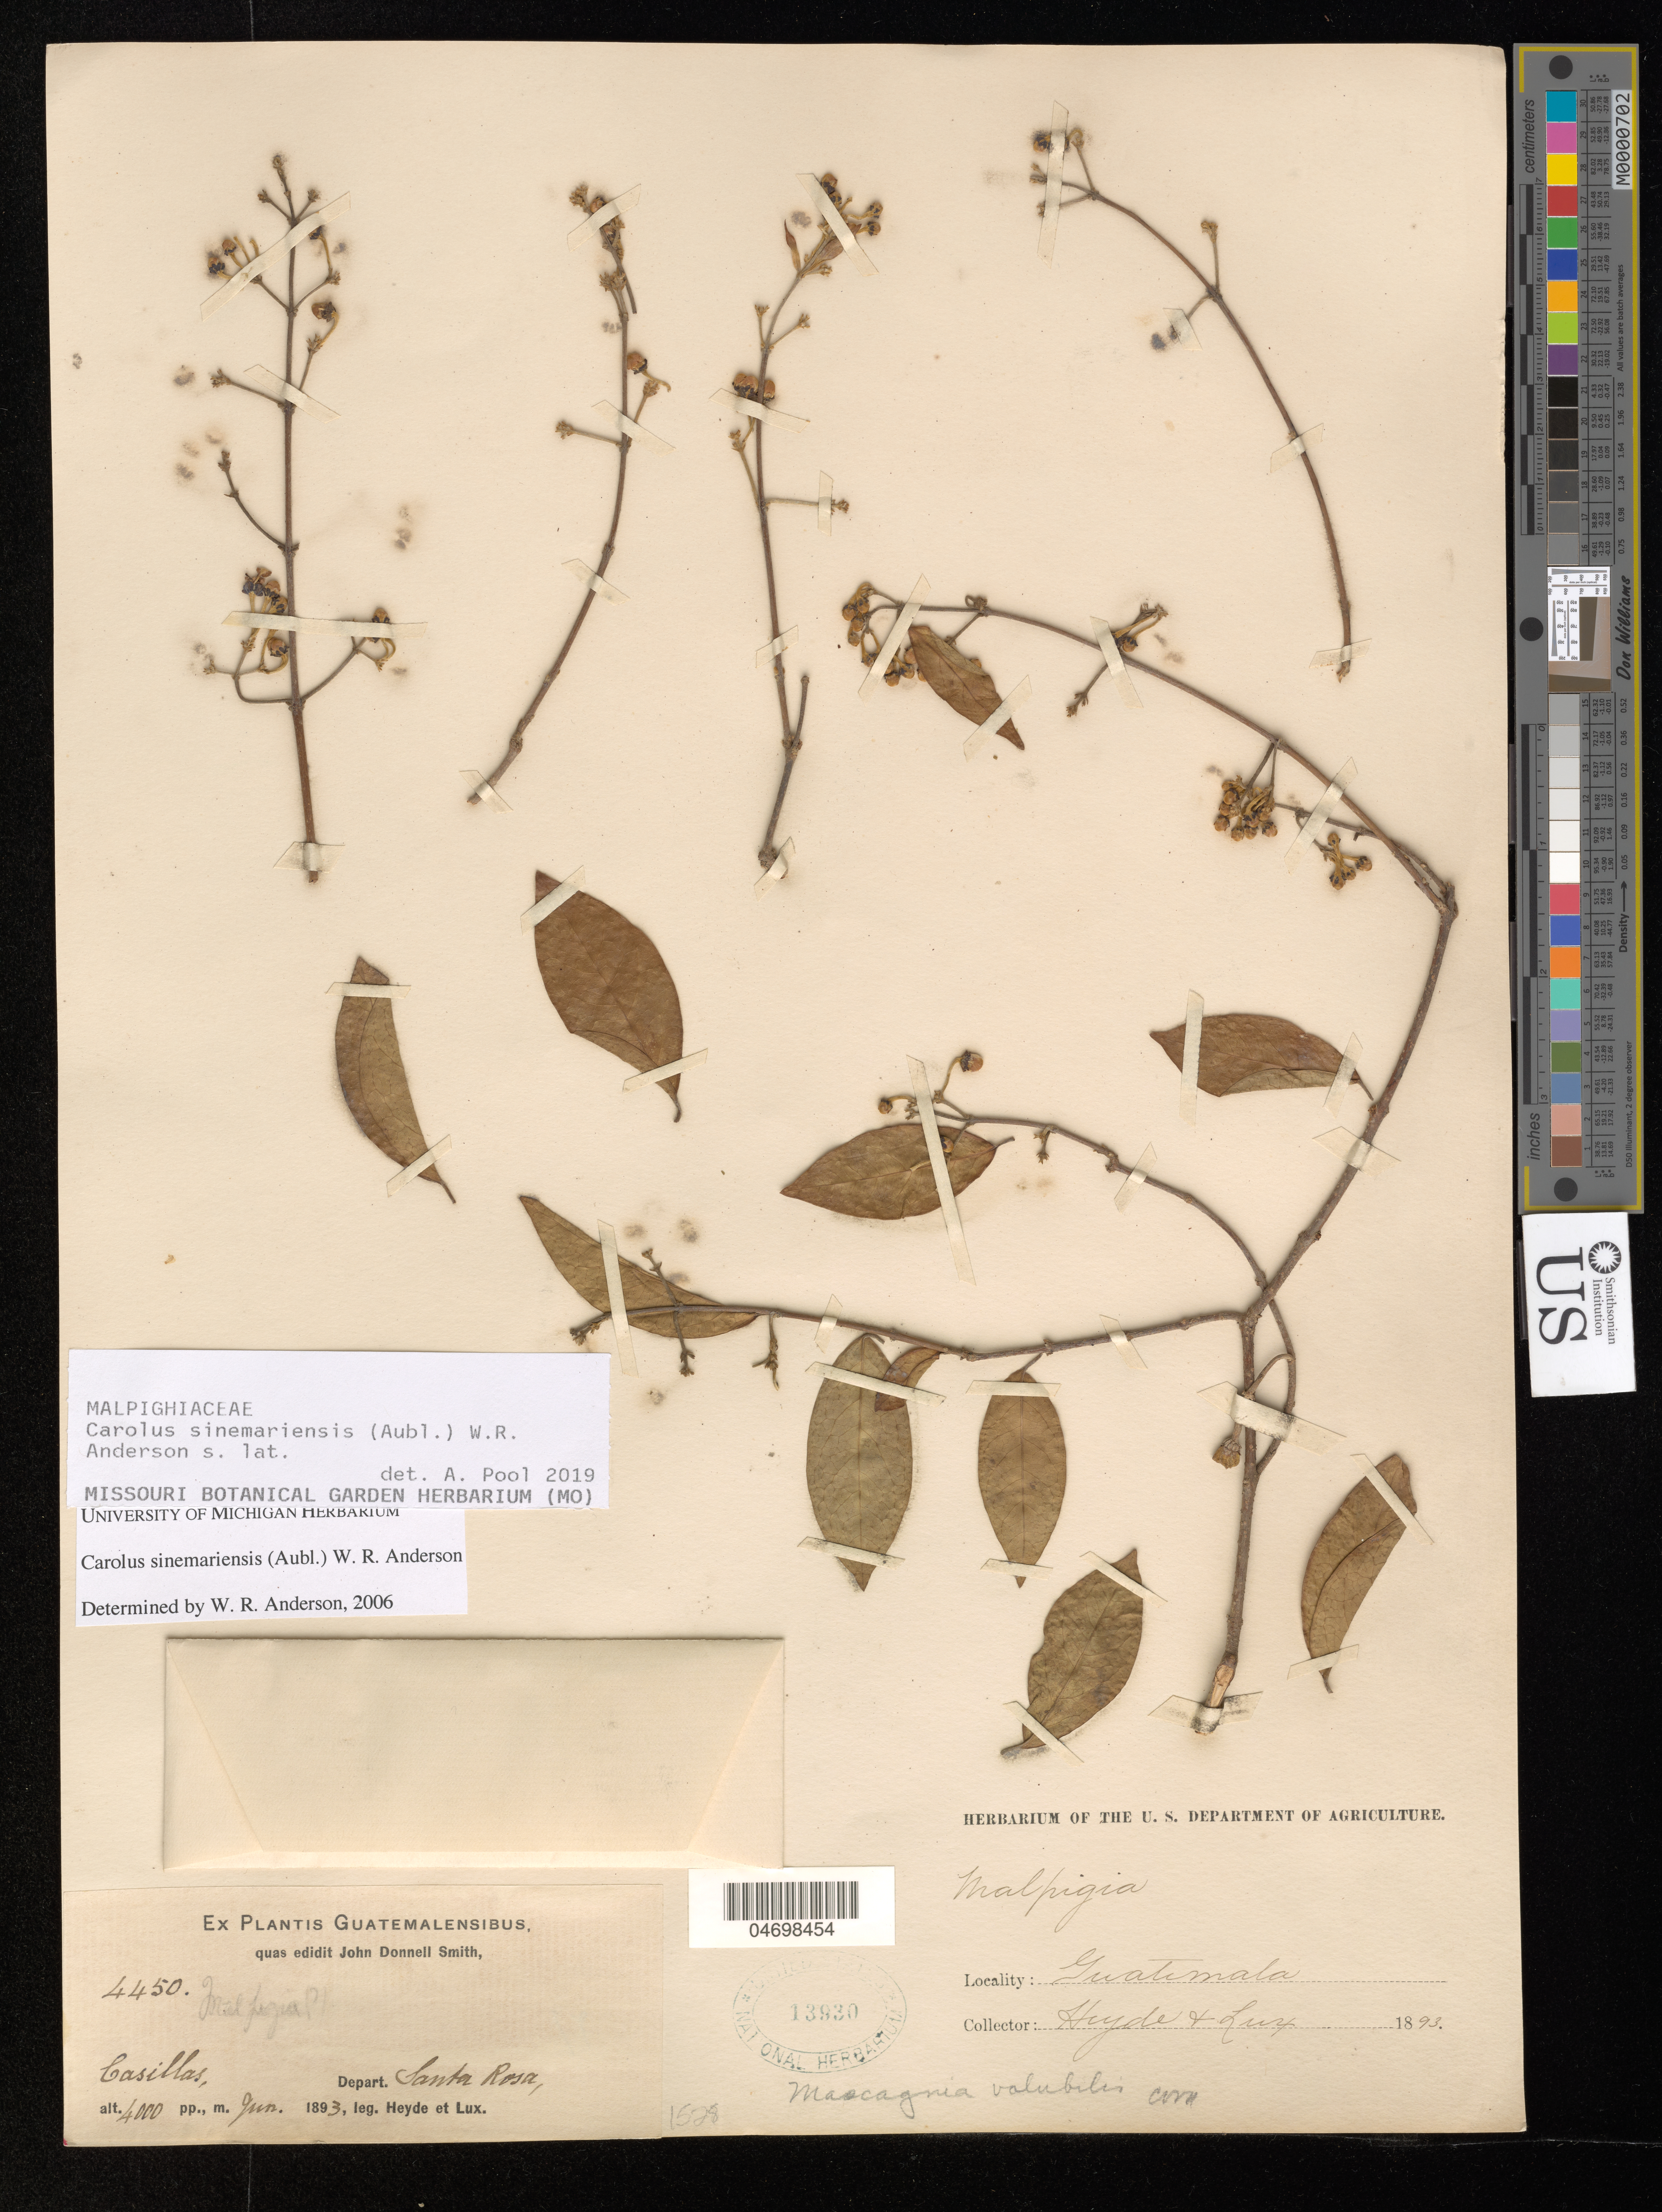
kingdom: Plantae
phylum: Tracheophyta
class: Magnoliopsida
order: Malpighiales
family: Malpighiaceae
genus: Carolus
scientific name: Carolus sinemariensis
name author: (Aubl.) W.R. Anderson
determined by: Pool, A., (MO), Missouri Botanical Garden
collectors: E. T. Heyde & E. Lux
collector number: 4450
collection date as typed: Jun 1893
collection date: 1893-06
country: Guatemala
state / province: Santa Rosa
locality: Casillas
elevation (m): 4000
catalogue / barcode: US 13930